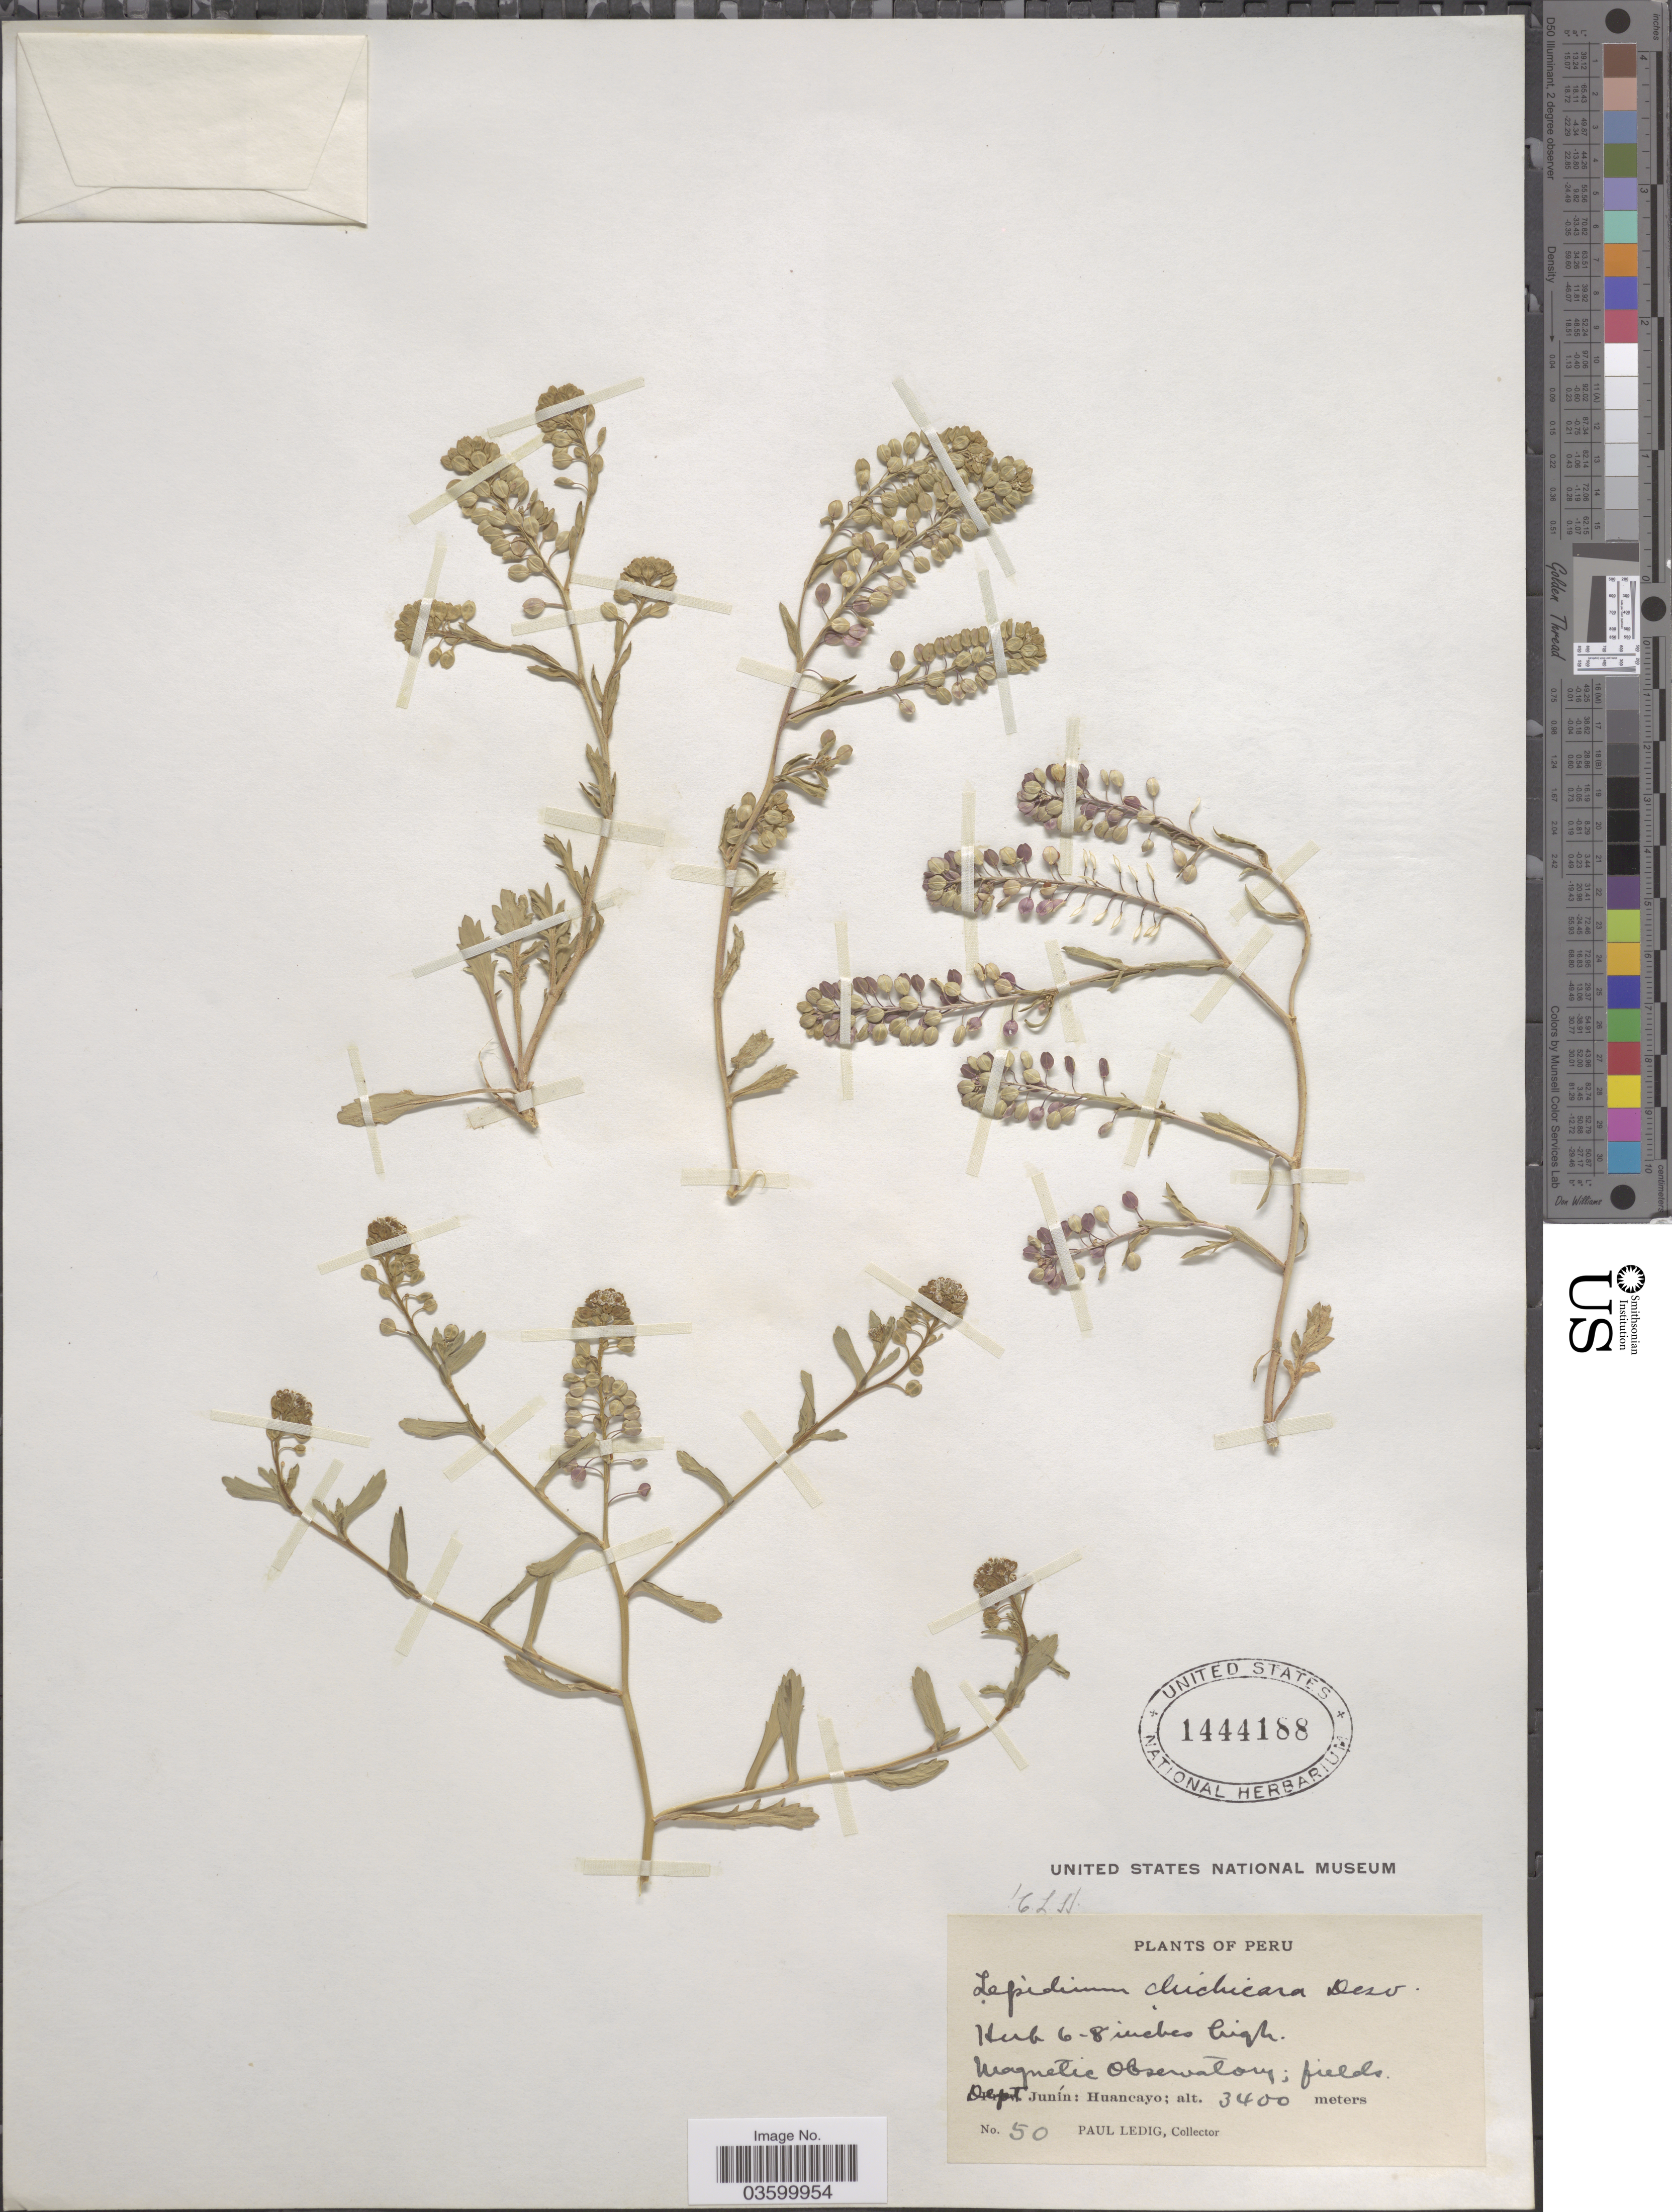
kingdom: Plantae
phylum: Tracheophyta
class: Magnoliopsida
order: Brassicales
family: Brassicaceae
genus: Lepidium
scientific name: Lepidium chichicara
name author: Desv.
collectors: P. Ledig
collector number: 50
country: Peru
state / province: Junín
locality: Magnetic Observatory; fields. Dept. Junín: Huancayo.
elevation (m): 3400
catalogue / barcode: US 1444188